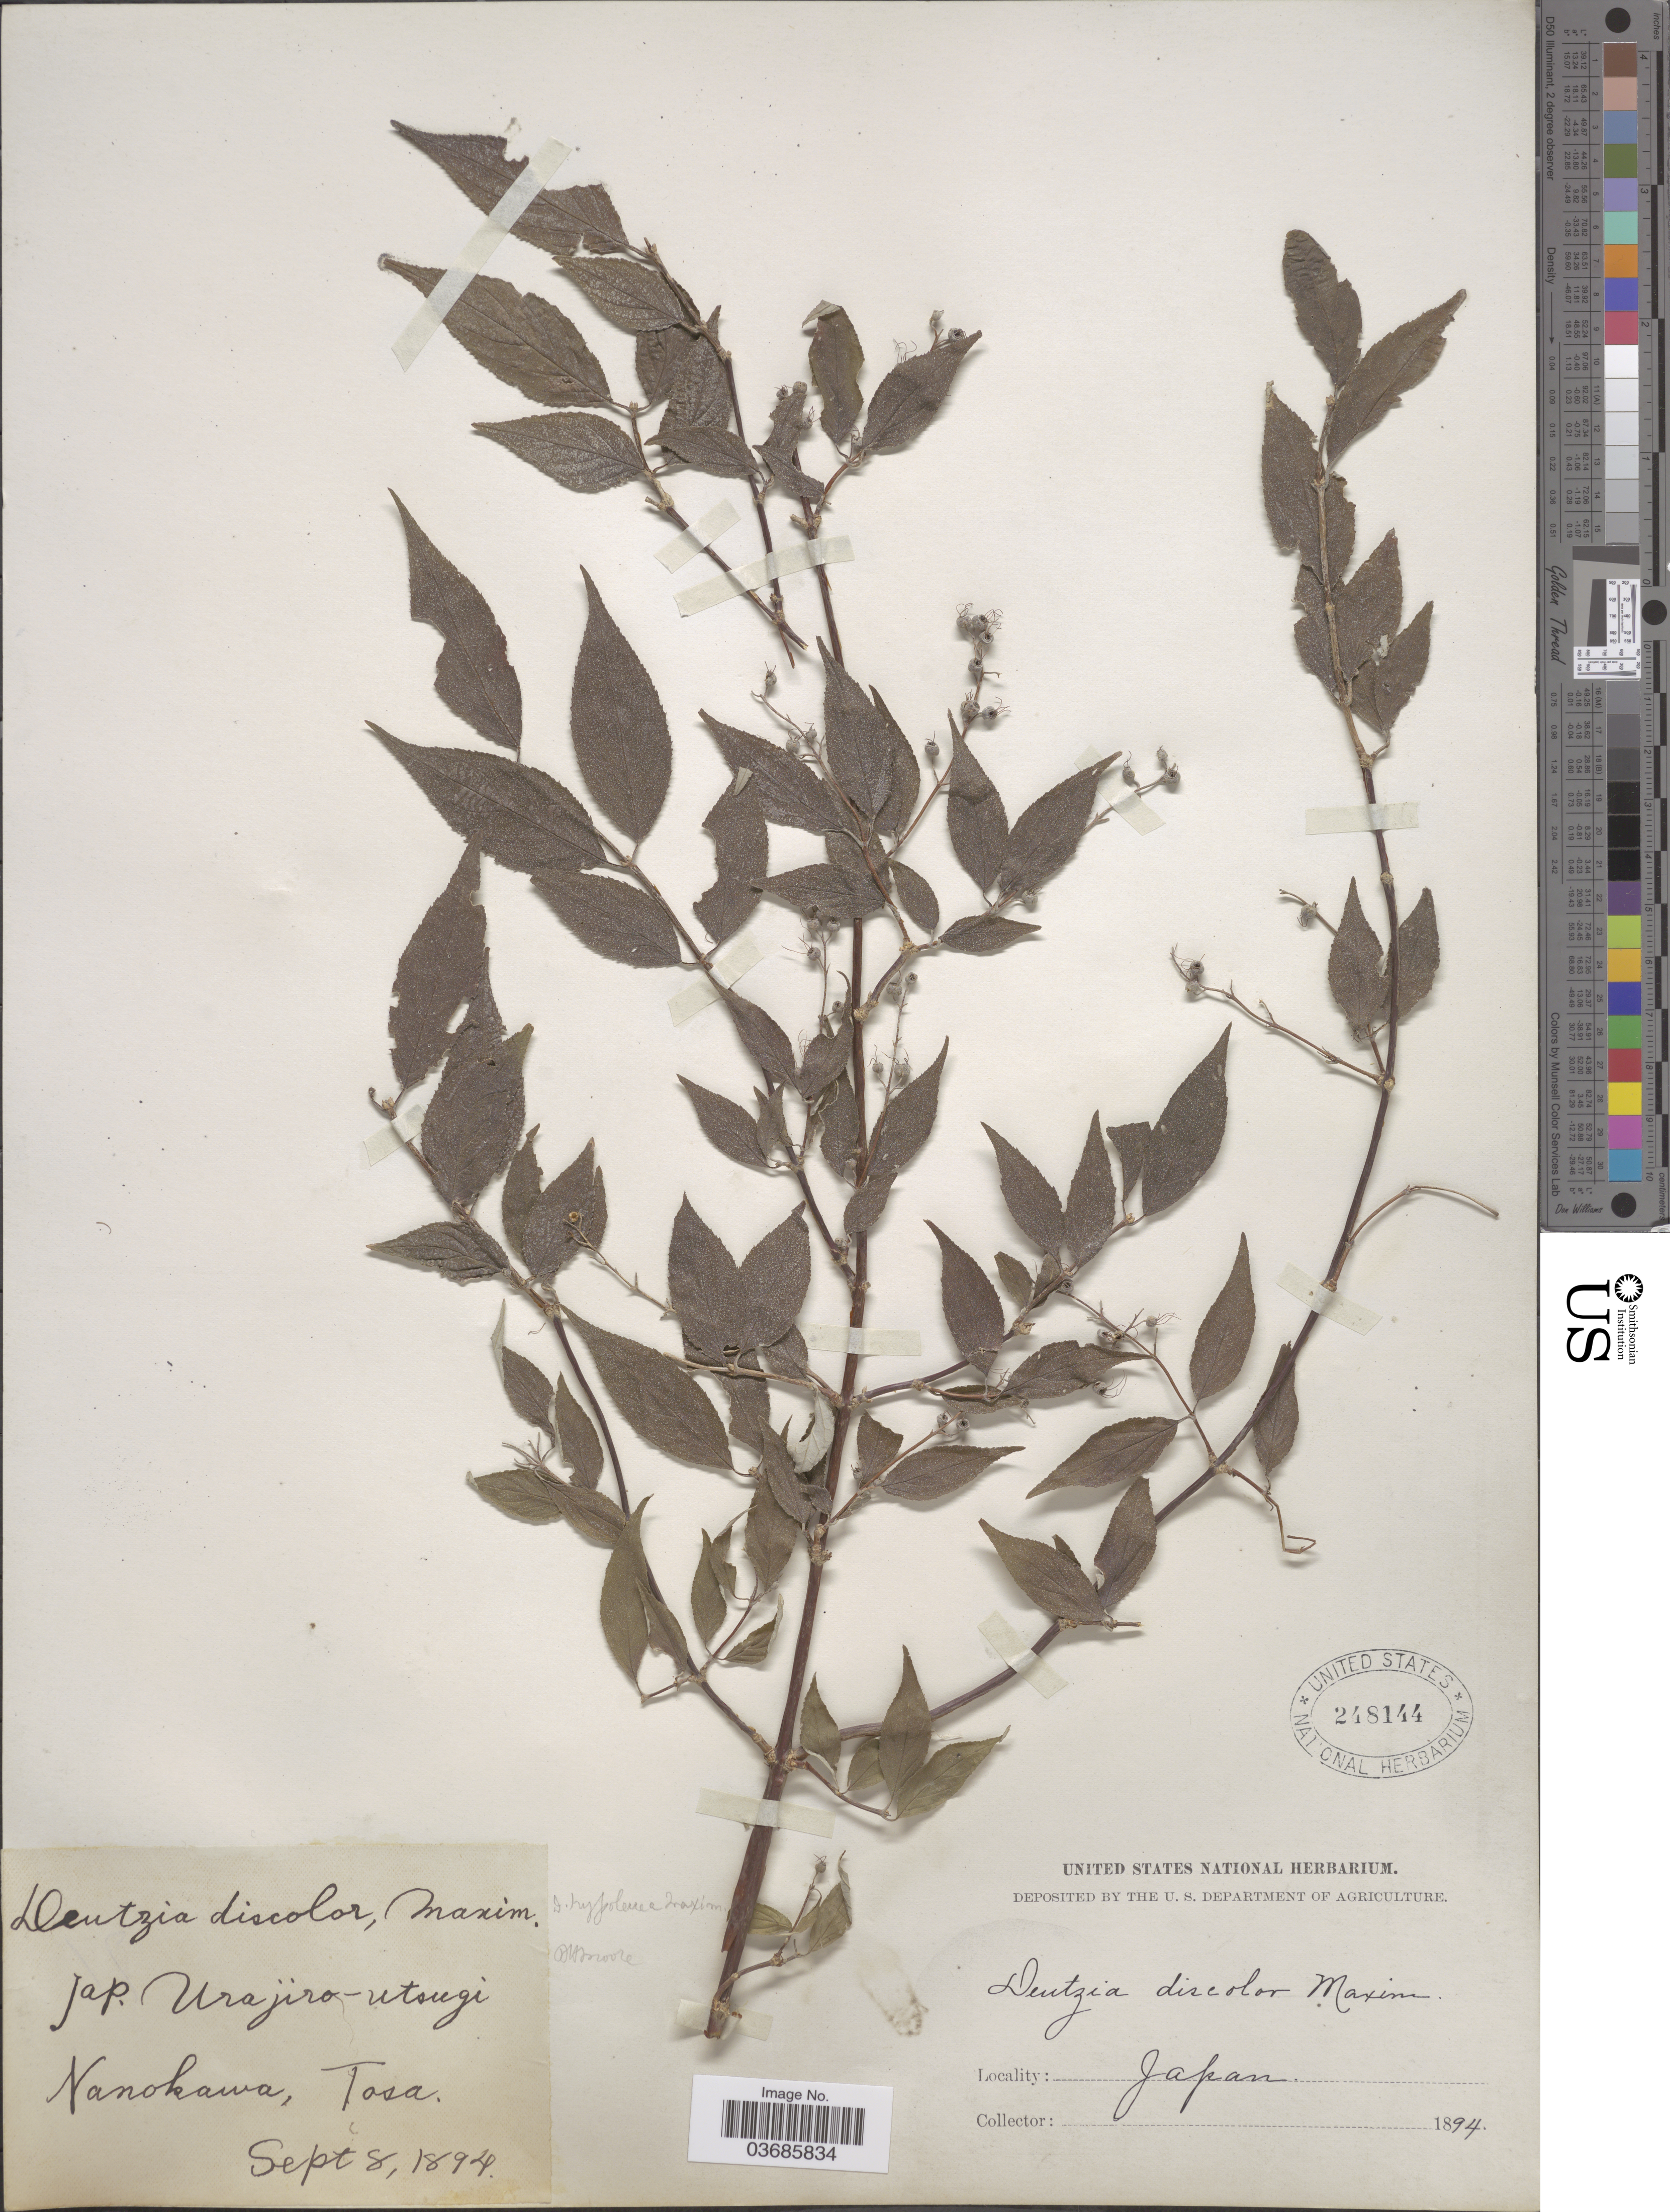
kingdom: Plantae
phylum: Tracheophyta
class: Magnoliopsida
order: Cornales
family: Hydrangeaceae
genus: Deutzia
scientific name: Deutzia discolor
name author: Hemsl.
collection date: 1894-09-08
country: Japan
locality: Nanokawa, Tosa.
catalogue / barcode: US 248144